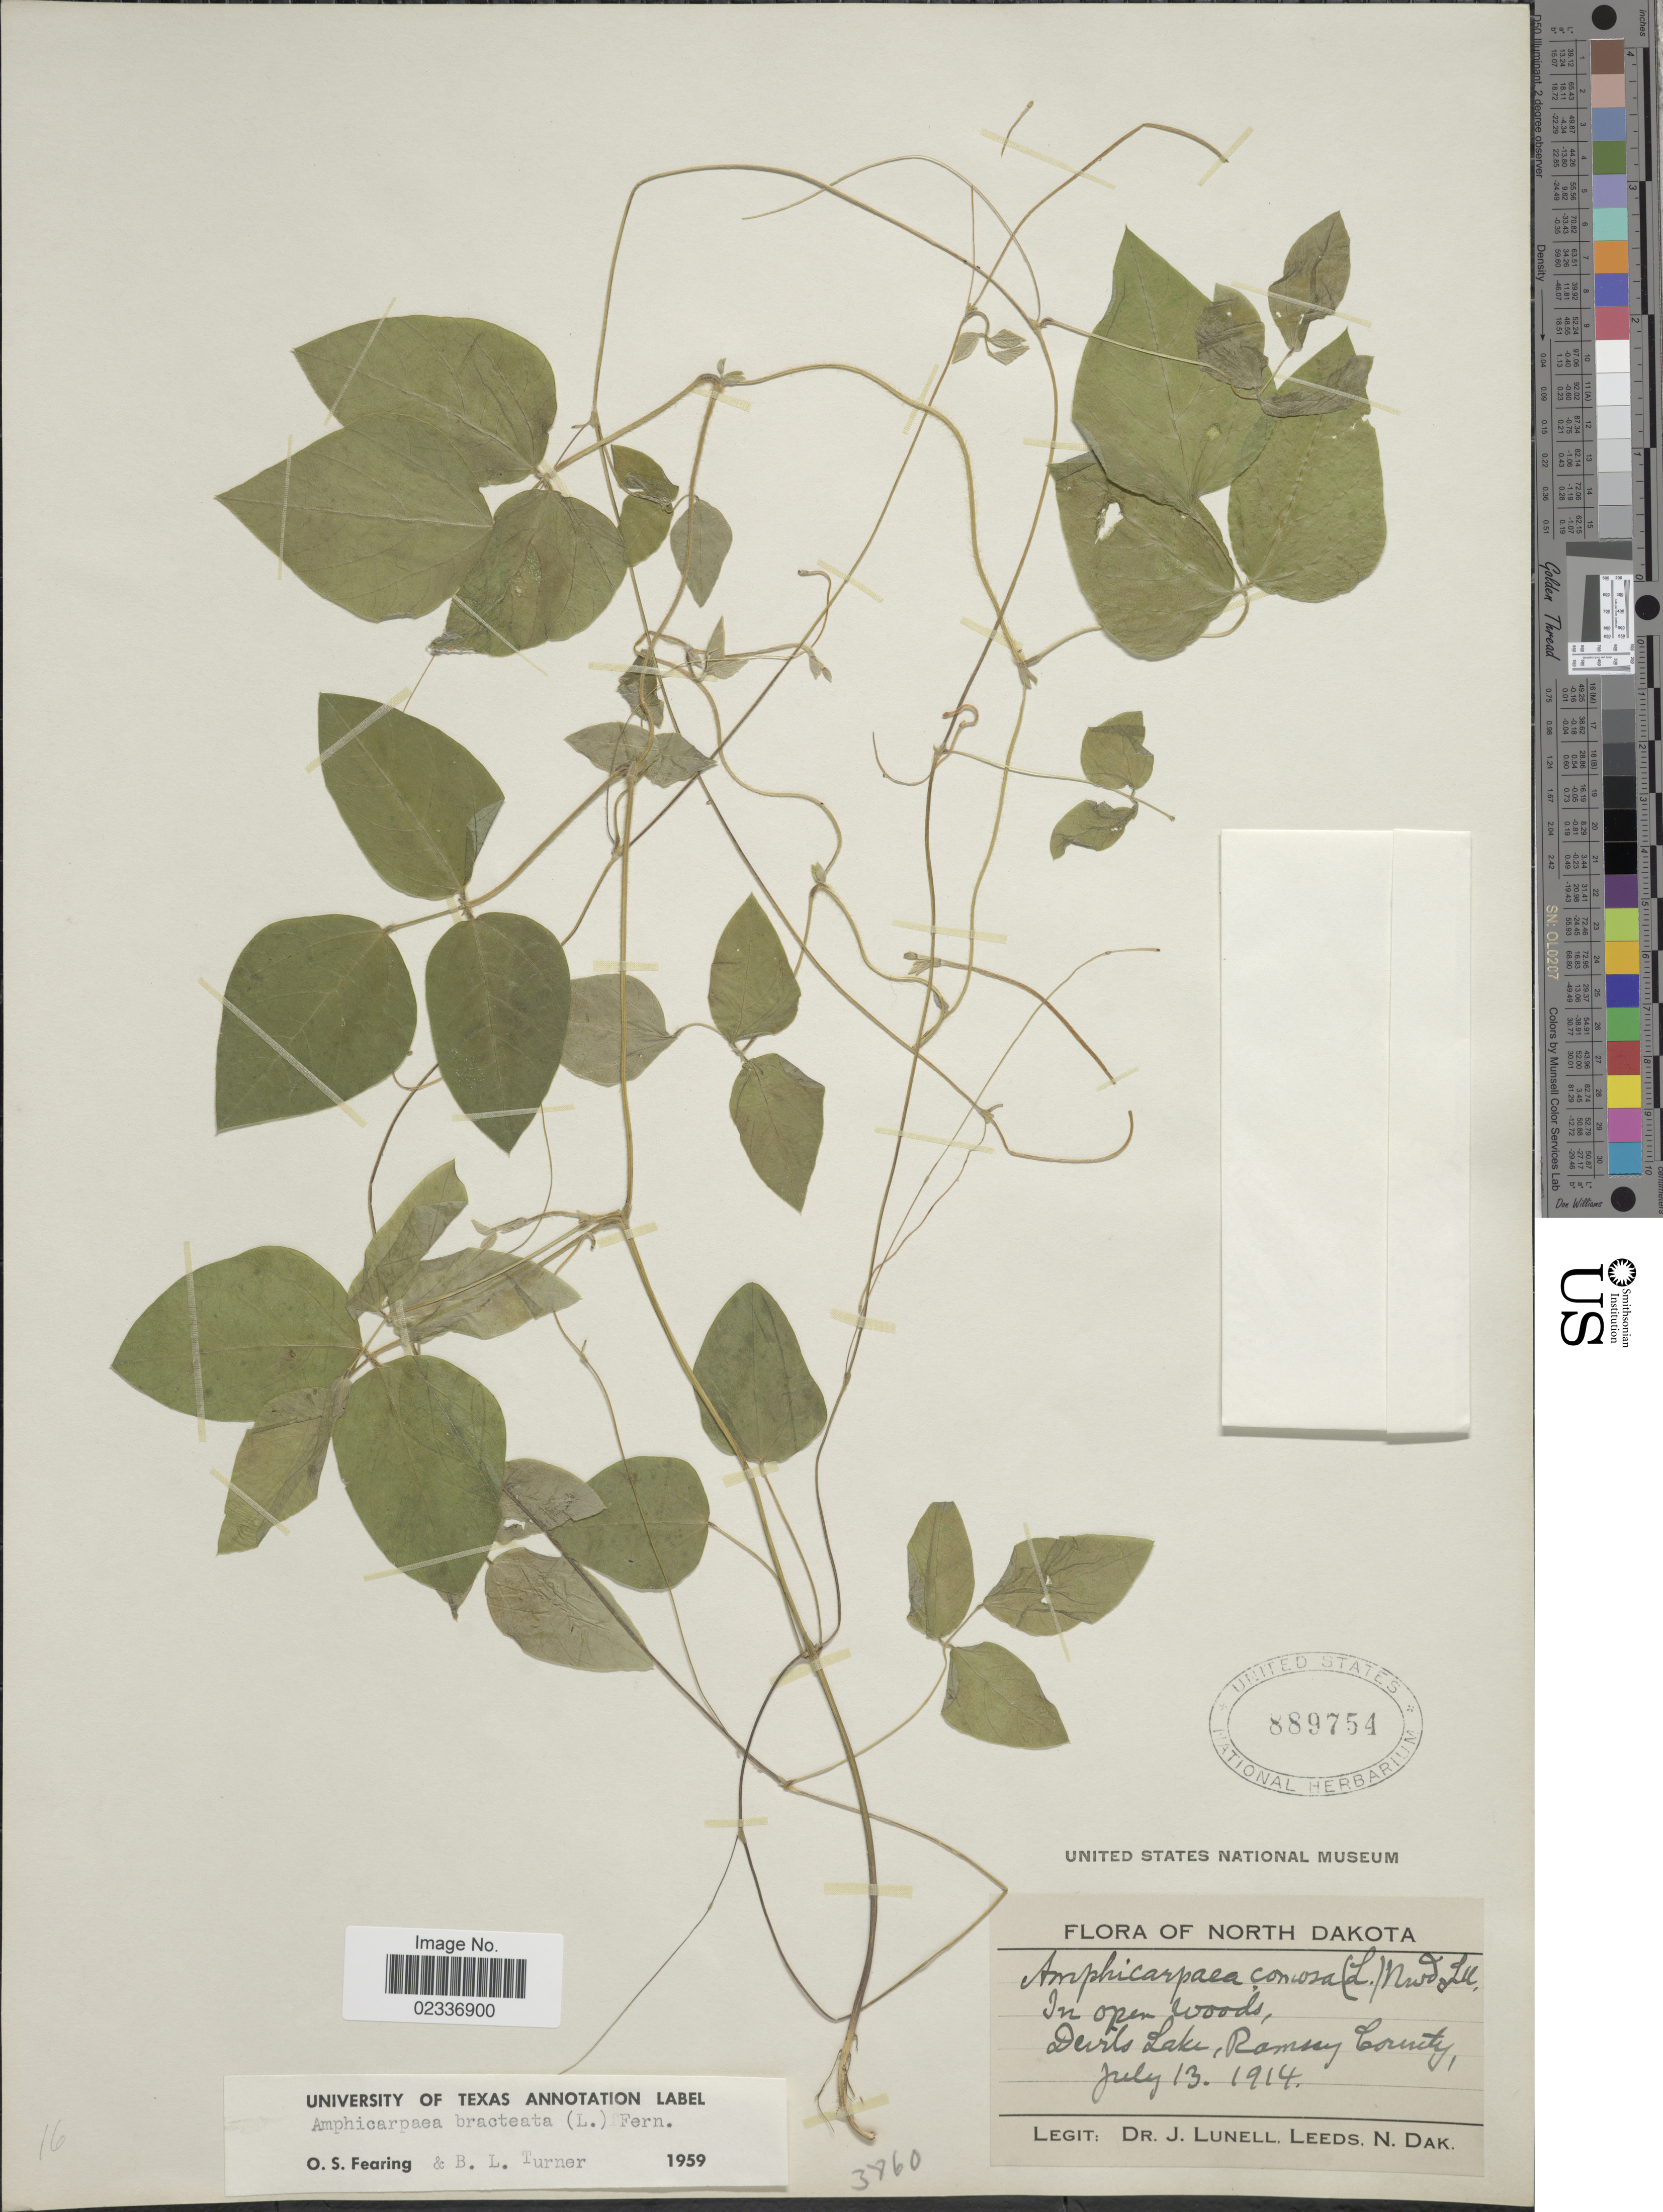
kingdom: Plantae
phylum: Tracheophyta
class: Magnoliopsida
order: Fabales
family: Fabaceae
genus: Amphicarpaea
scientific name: Amphicarpaea bracteata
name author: (L.) Fernald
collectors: J. Leeds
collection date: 1914-07-13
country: United States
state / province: North Dakota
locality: Devil's Lake, Ramsey County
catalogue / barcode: US 889754